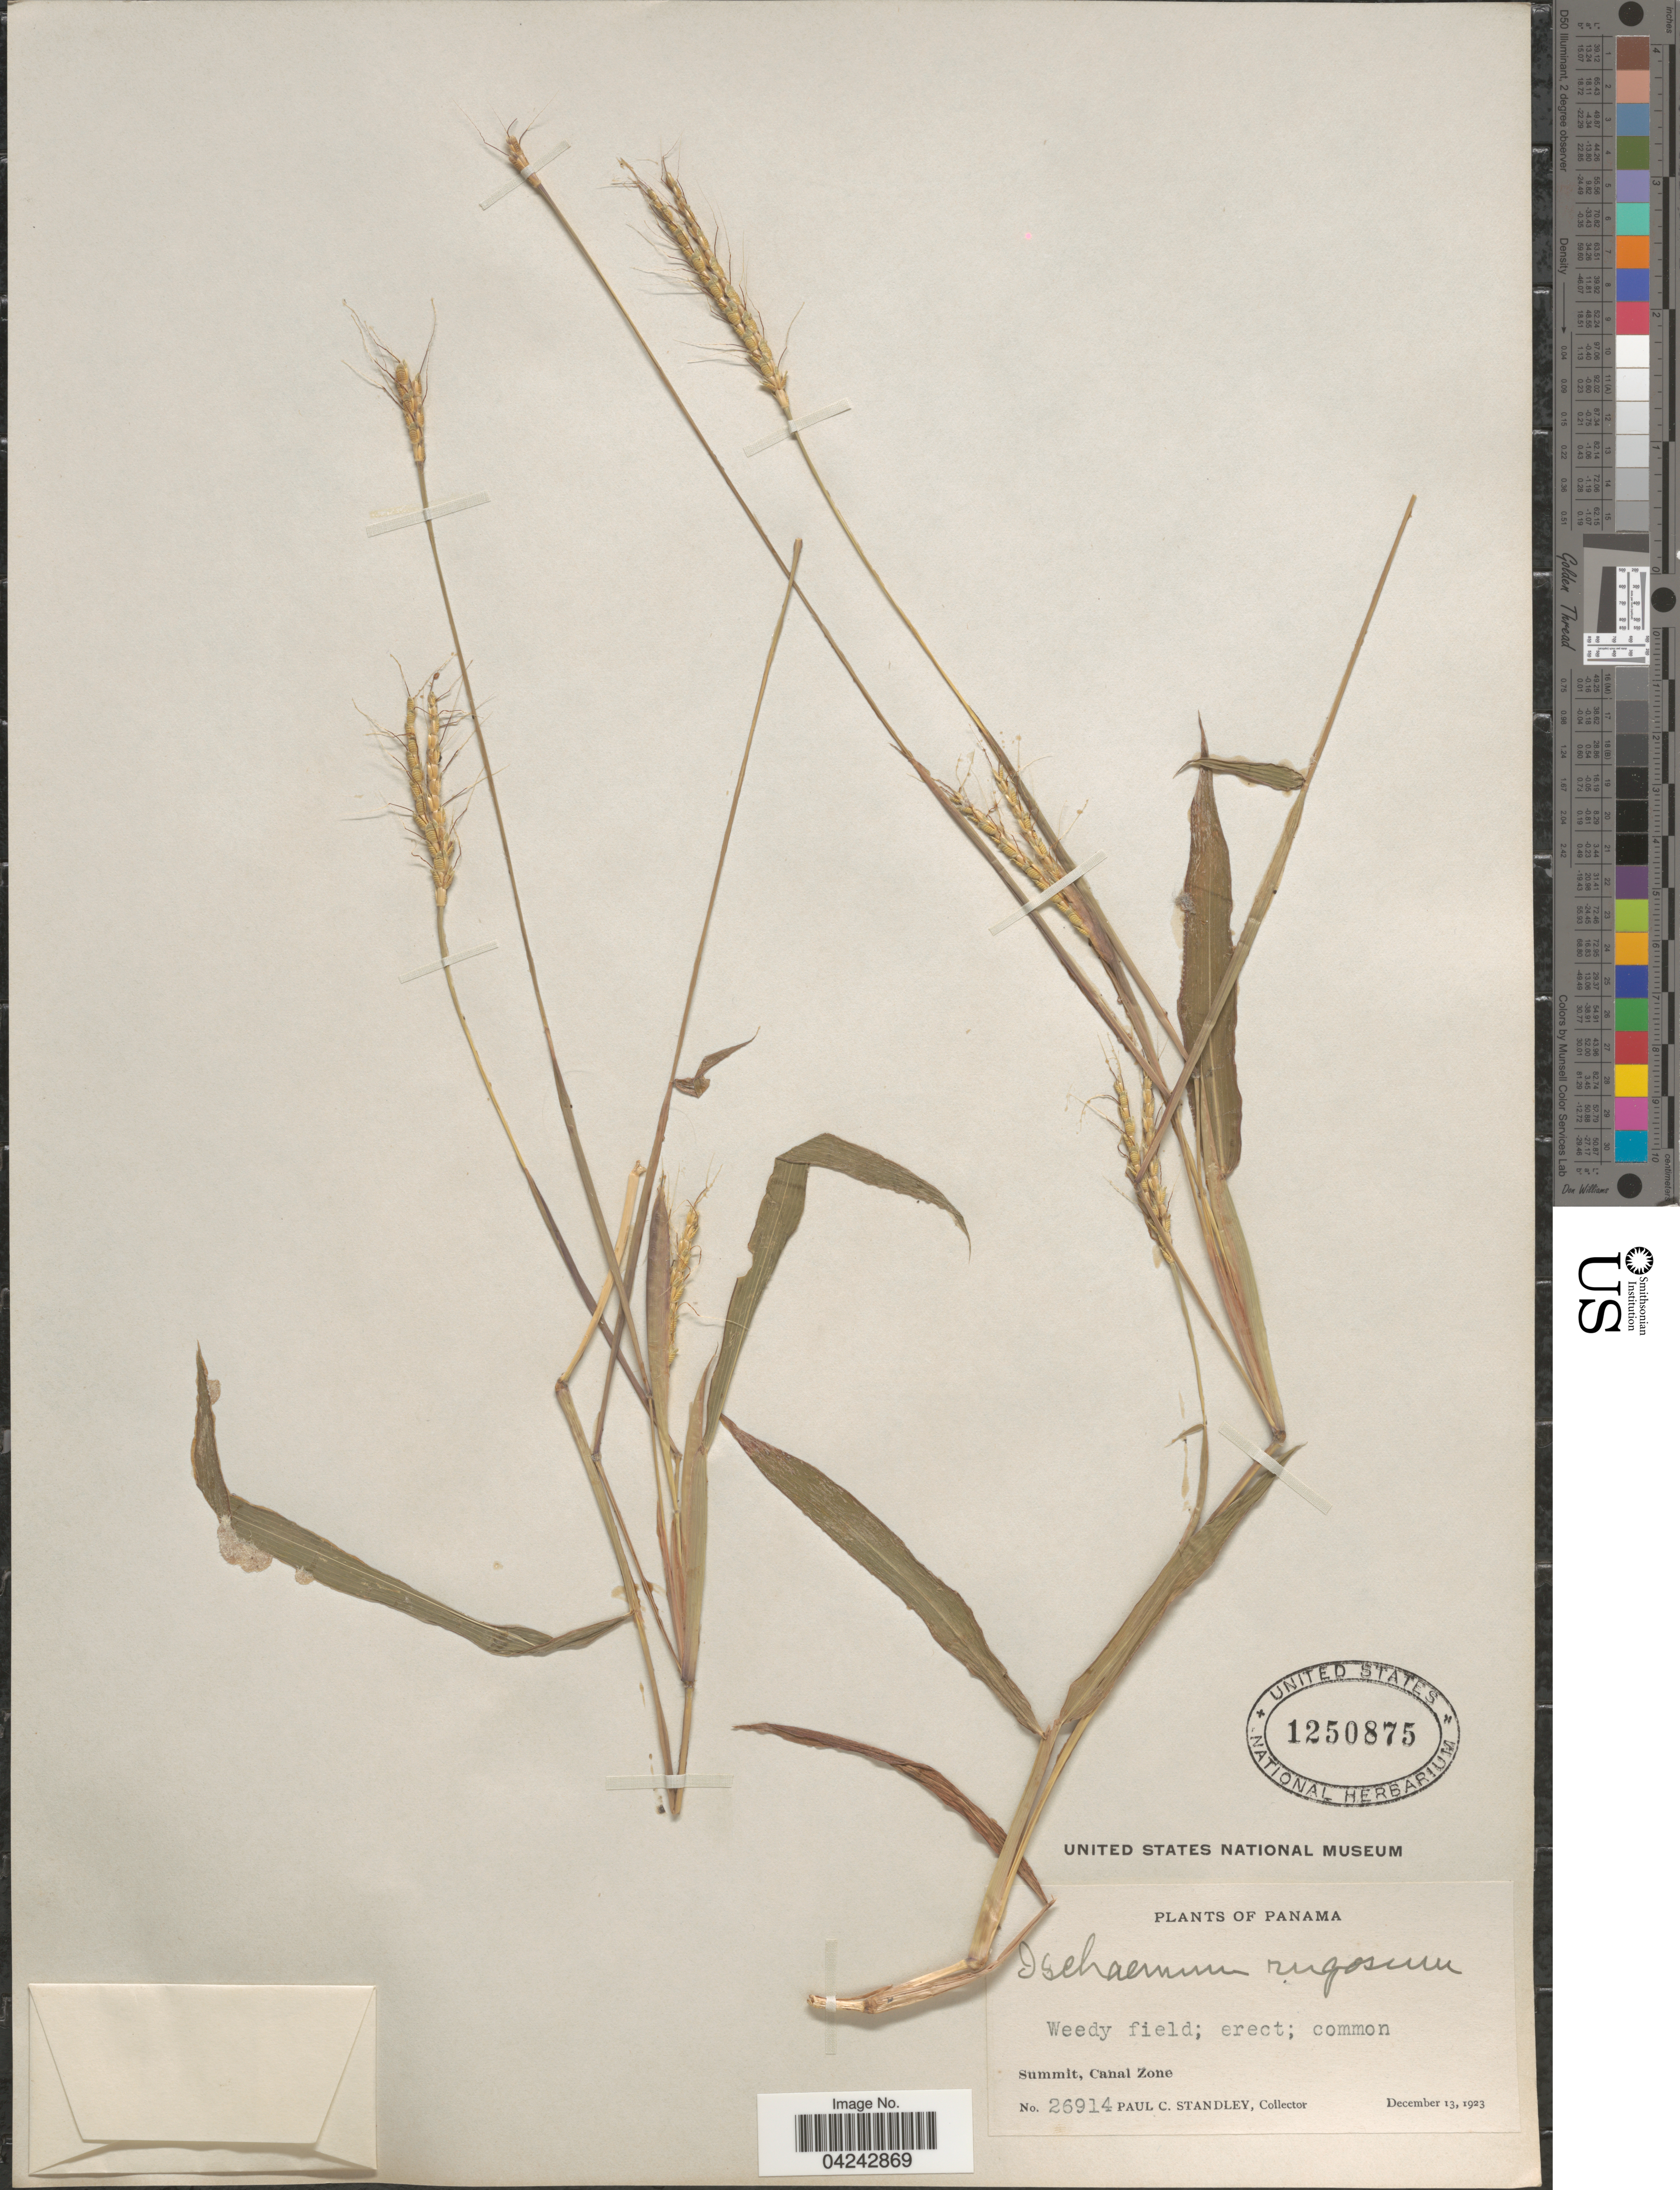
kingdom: Plantae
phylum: Tracheophyta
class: Liliopsida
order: Poales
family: Poaceae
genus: Ischaemum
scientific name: Ischaemum rugosum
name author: Salisb.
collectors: P. C. Standley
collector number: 26914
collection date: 1923-12-13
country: Panama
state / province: Colón / Panamá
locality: Summit, Canal Zone.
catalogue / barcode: US 1250875